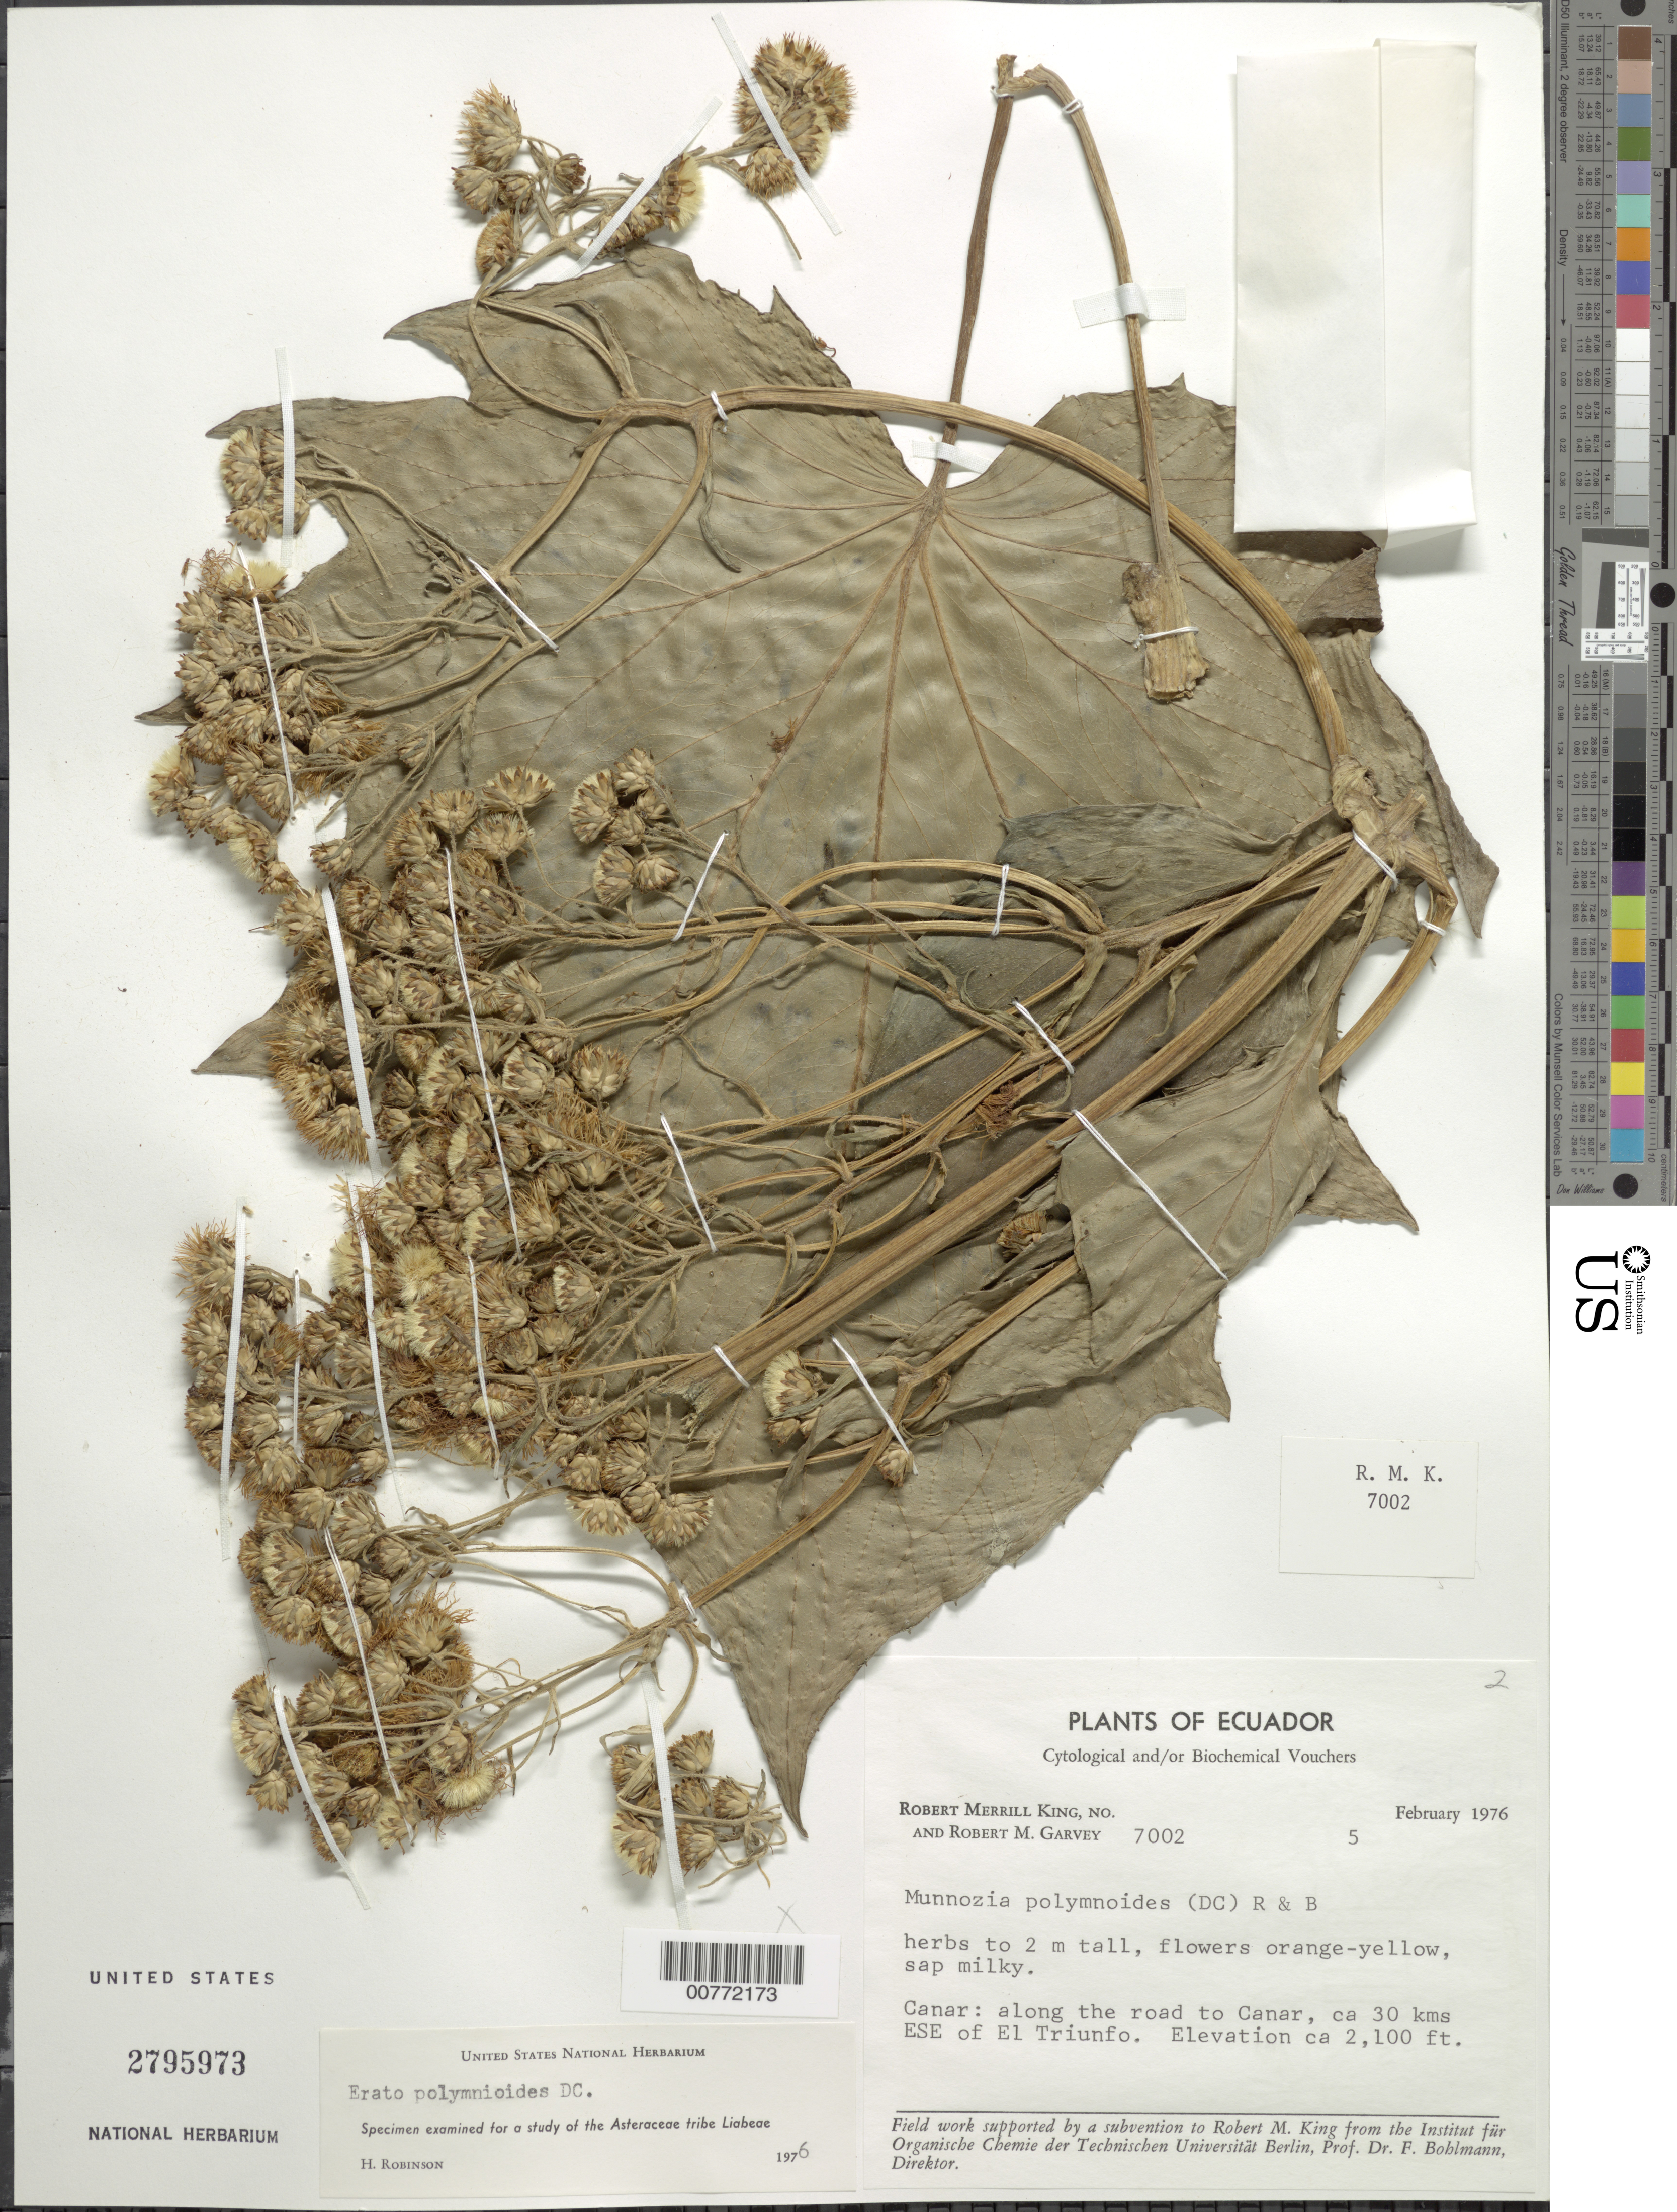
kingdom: Plantae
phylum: Tracheophyta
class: Magnoliopsida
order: Asterales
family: Asteraceae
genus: Erato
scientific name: Erato polymnioides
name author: DC.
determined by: Robinson, Harold E., (US)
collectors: R. M. King & R. Garvey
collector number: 7002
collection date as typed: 5 February 1976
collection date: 1976-02-05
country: Ecuador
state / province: Cañar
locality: Cañar, along road to, ca. 30kms ESE of El Triunfo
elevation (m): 6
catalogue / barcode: US 2795973